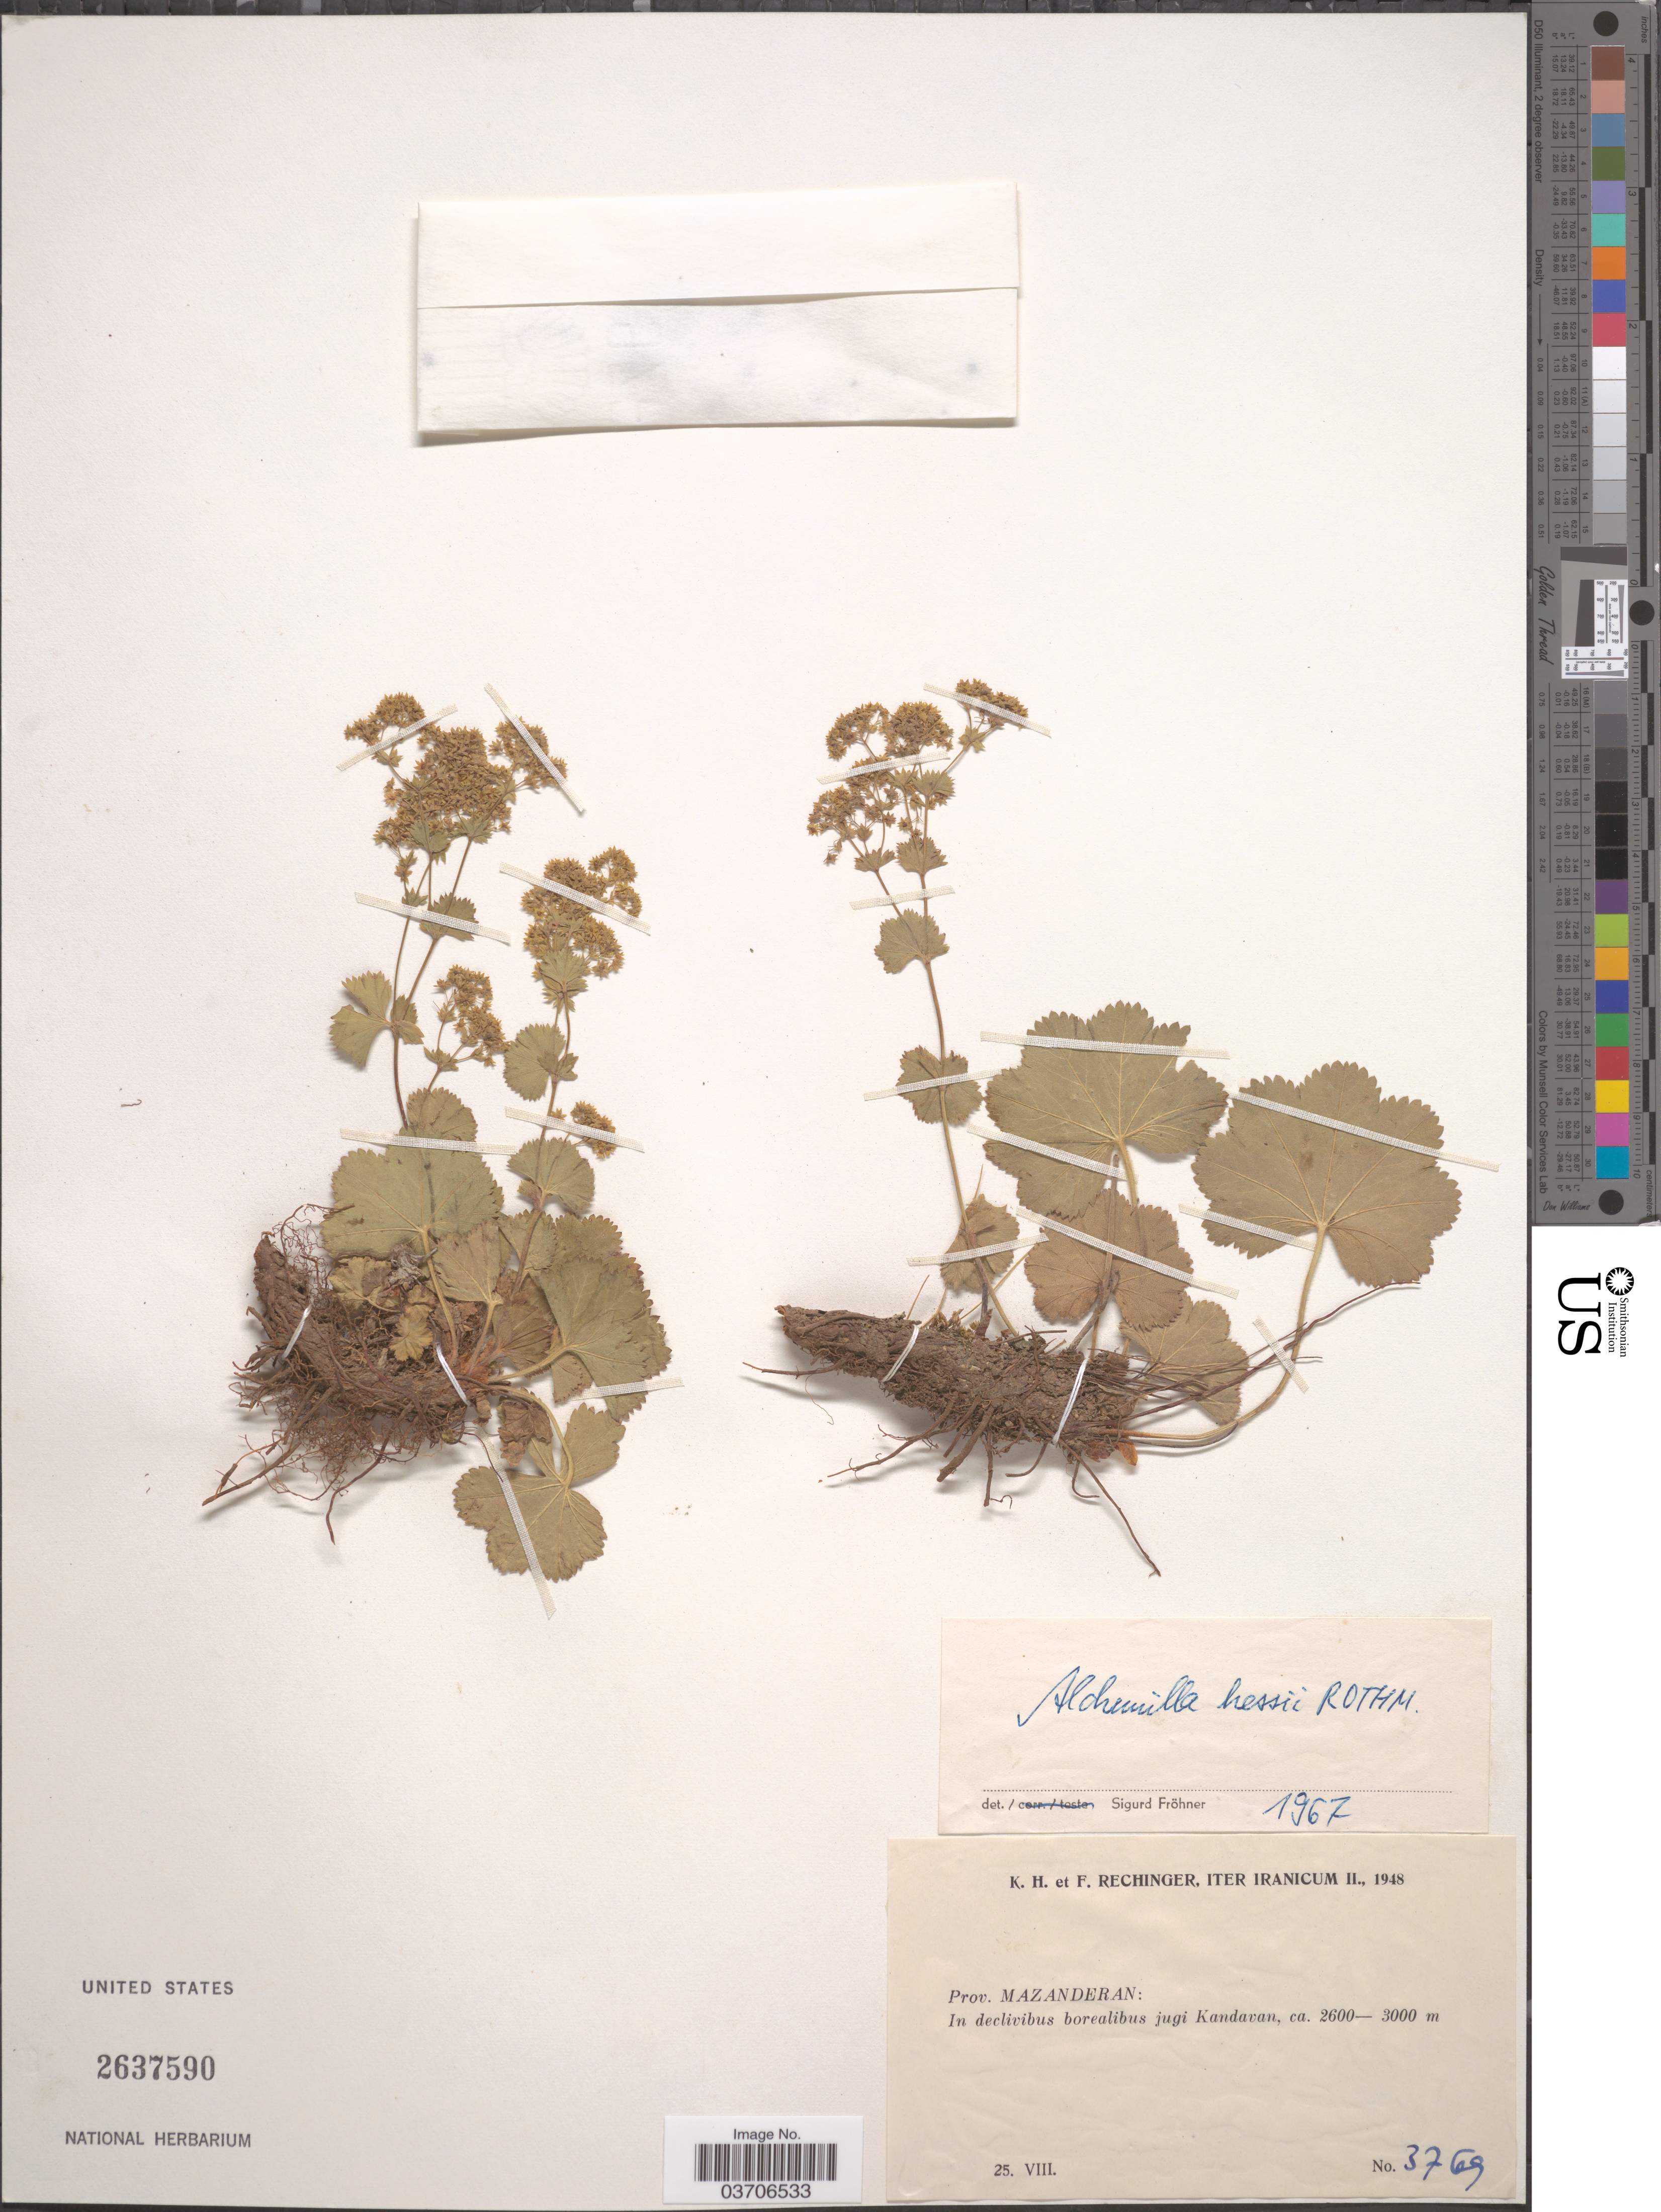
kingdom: Plantae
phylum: Tracheophyta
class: Magnoliopsida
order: Rosales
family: Rosaceae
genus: Alchemilla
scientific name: Alchemilla hessii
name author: Rothm.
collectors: K. H. Rechinger & F. Rechinger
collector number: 3769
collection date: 1948-08-25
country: Iran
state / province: Mazandaran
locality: Iter Iranicum. Prov. Mazanderan: In declivibus borealibus jugi Kandavan.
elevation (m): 2600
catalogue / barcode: US 2637590